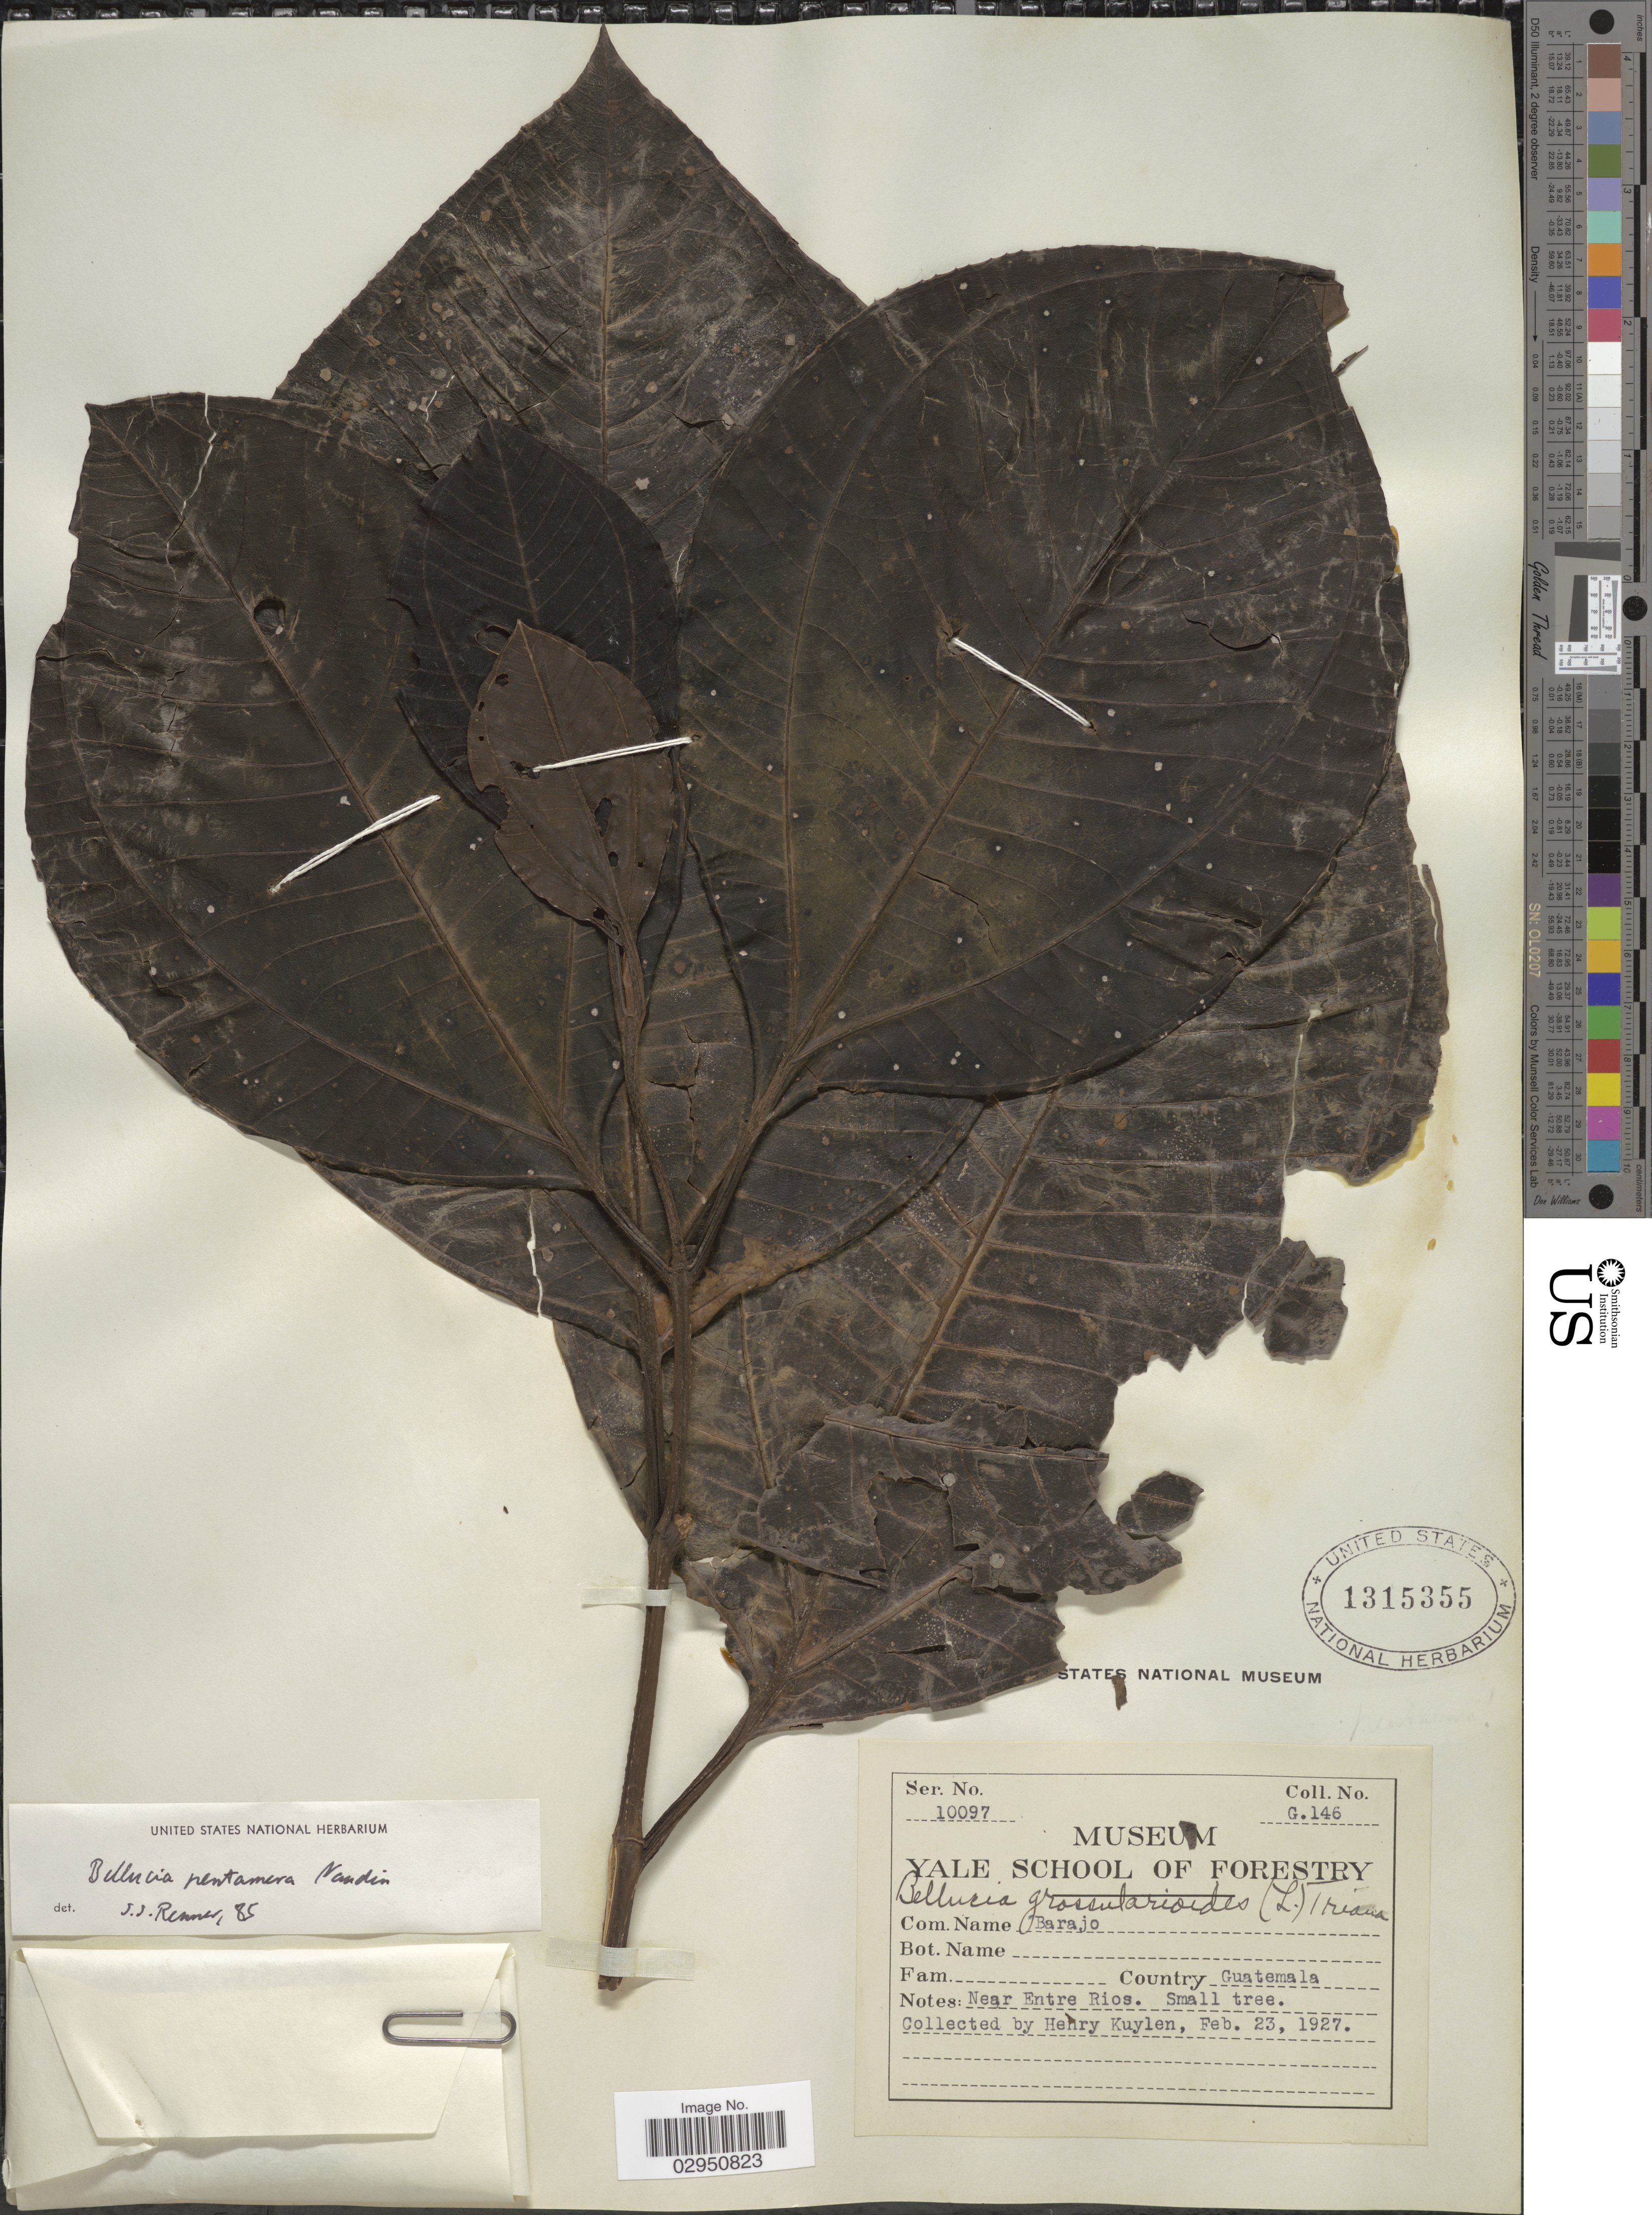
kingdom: Plantae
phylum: Tracheophyta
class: Magnoliopsida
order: Myrtales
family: Melastomataceae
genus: Bellucia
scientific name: Bellucia pentamera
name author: Naudin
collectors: H. Kuylen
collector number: G146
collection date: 1927-02-23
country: Guatemala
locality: Near Entre Rios.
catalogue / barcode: US 1315355